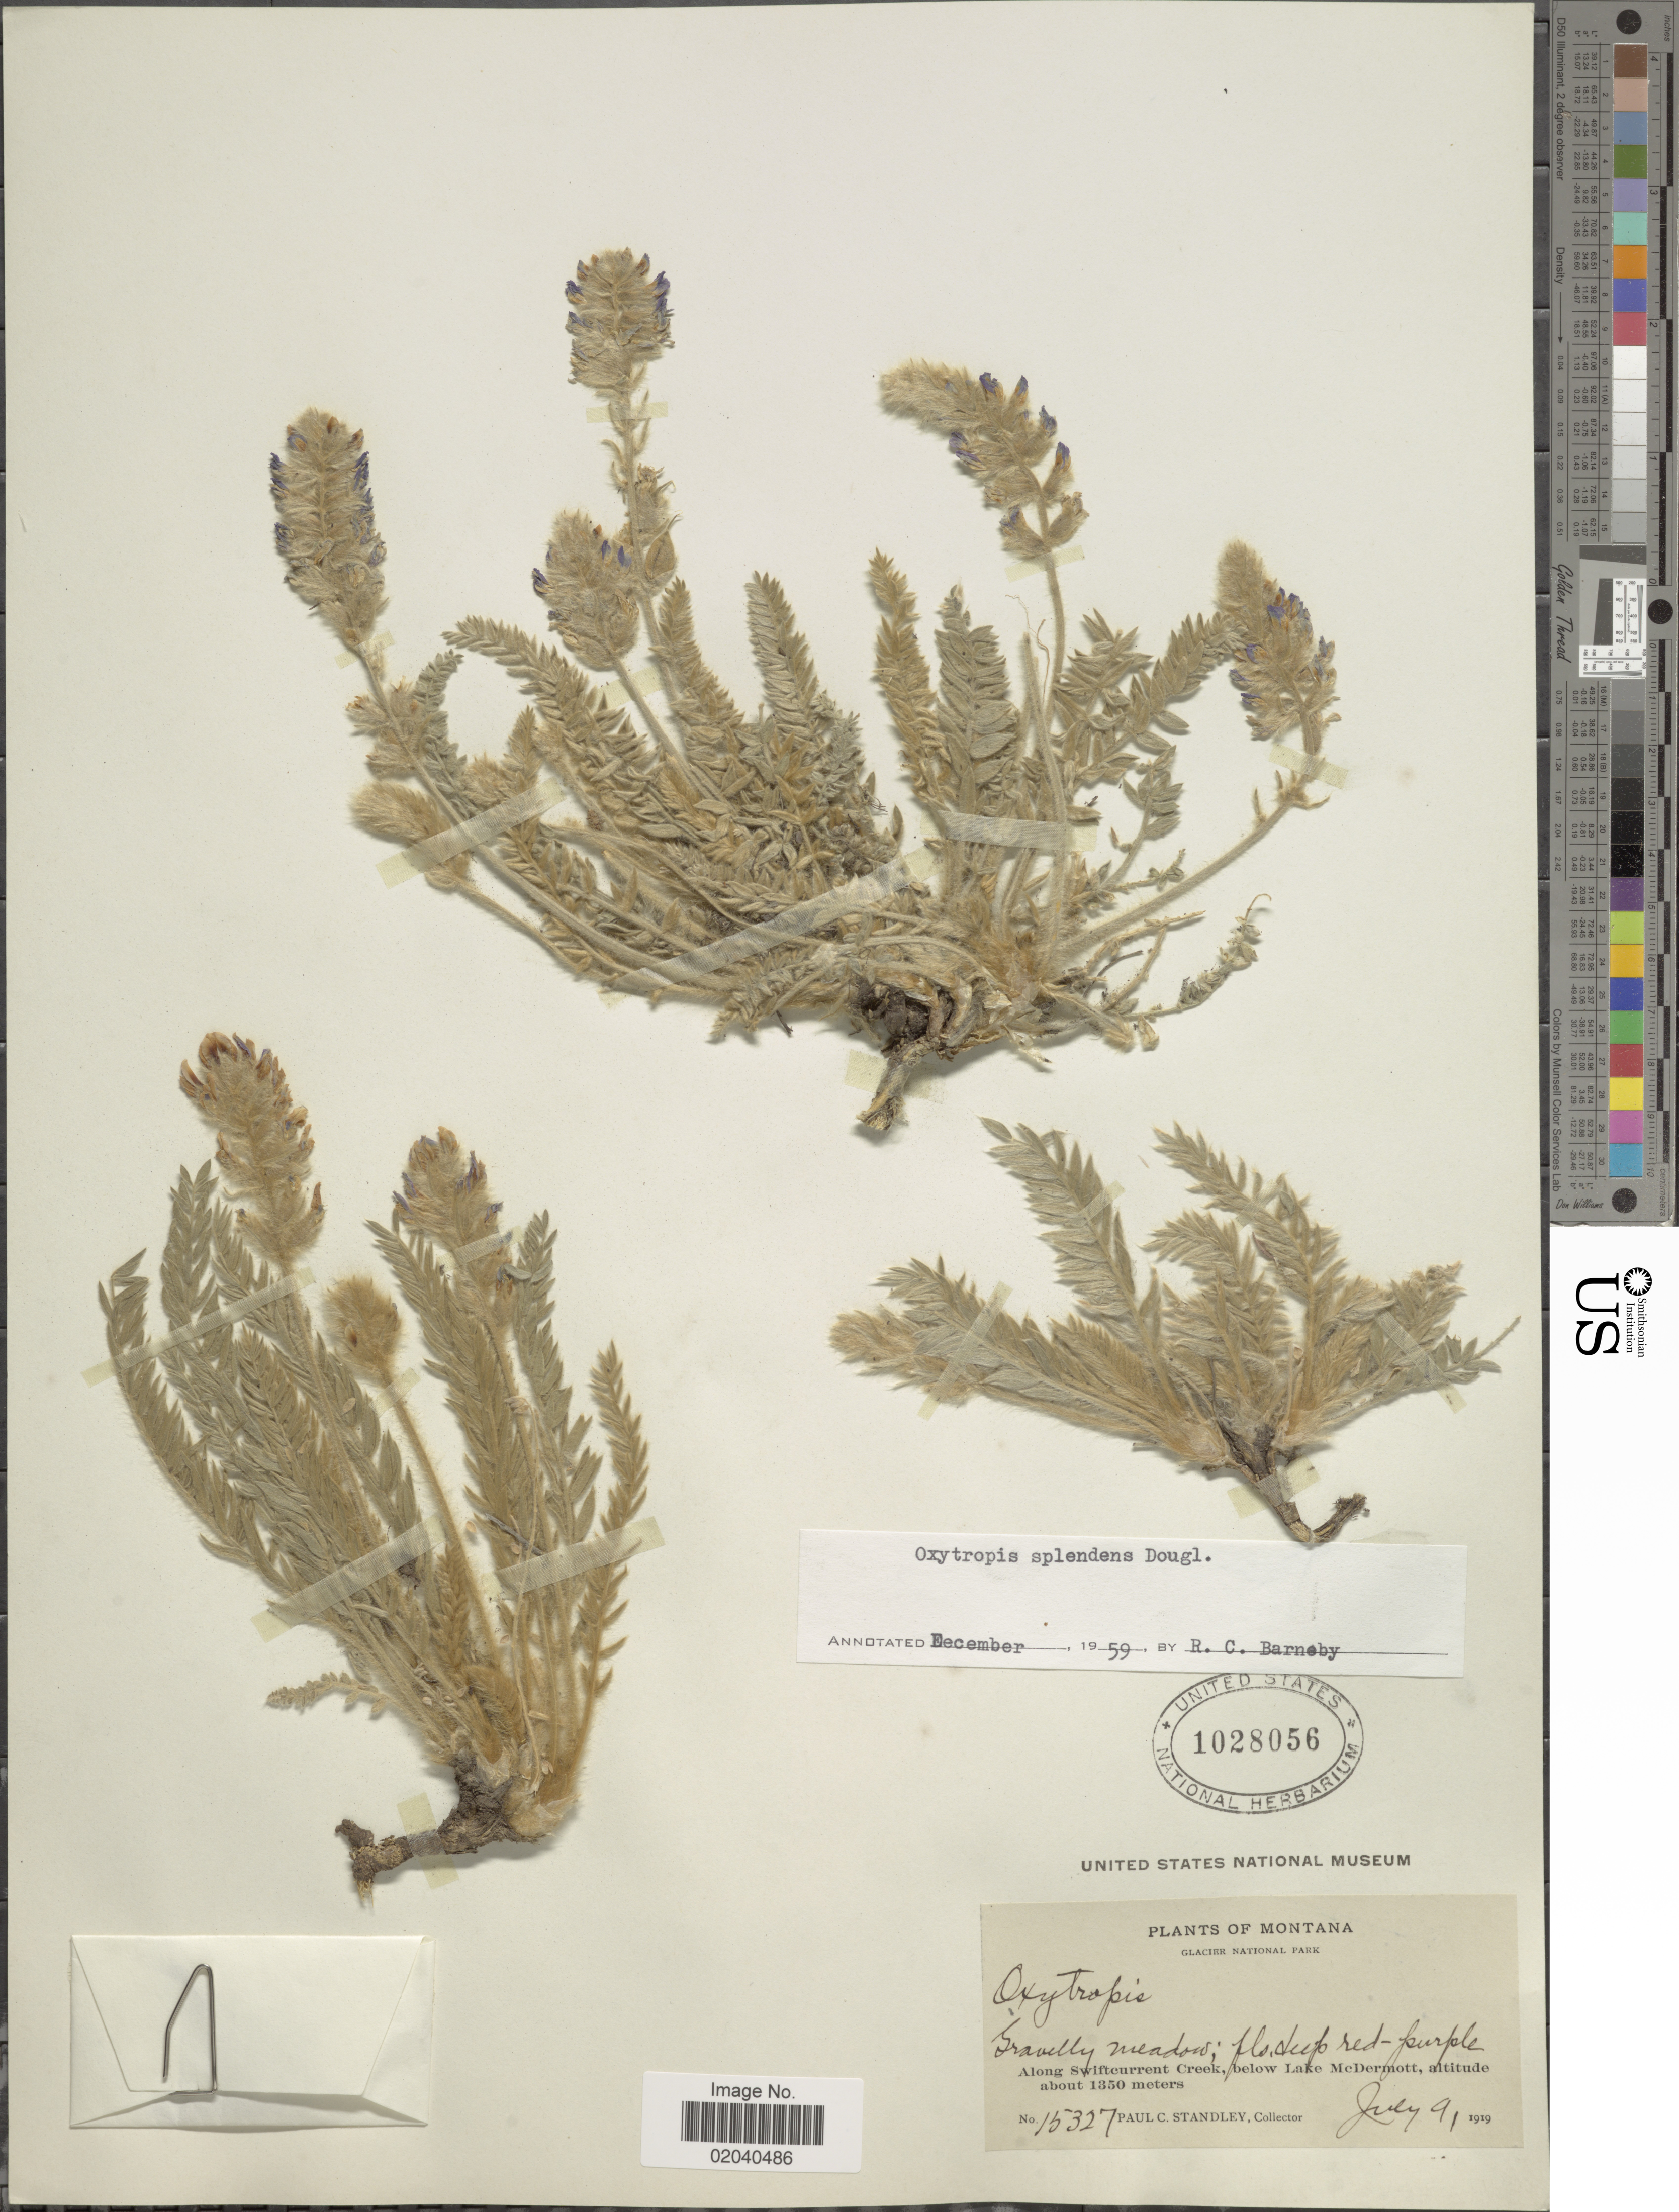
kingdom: Plantae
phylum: Tracheophyta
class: Magnoliopsida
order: Fabales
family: Fabaceae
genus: Oxytropis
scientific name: Oxytropis splendens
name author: Douglas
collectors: P. C. Standley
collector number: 15327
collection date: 1919-07-09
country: United States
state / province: Montana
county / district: Glacier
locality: Glacier National Park. Along Swiftcurrent Creek, below Lake McDermott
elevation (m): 1350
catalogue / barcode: US 1028056